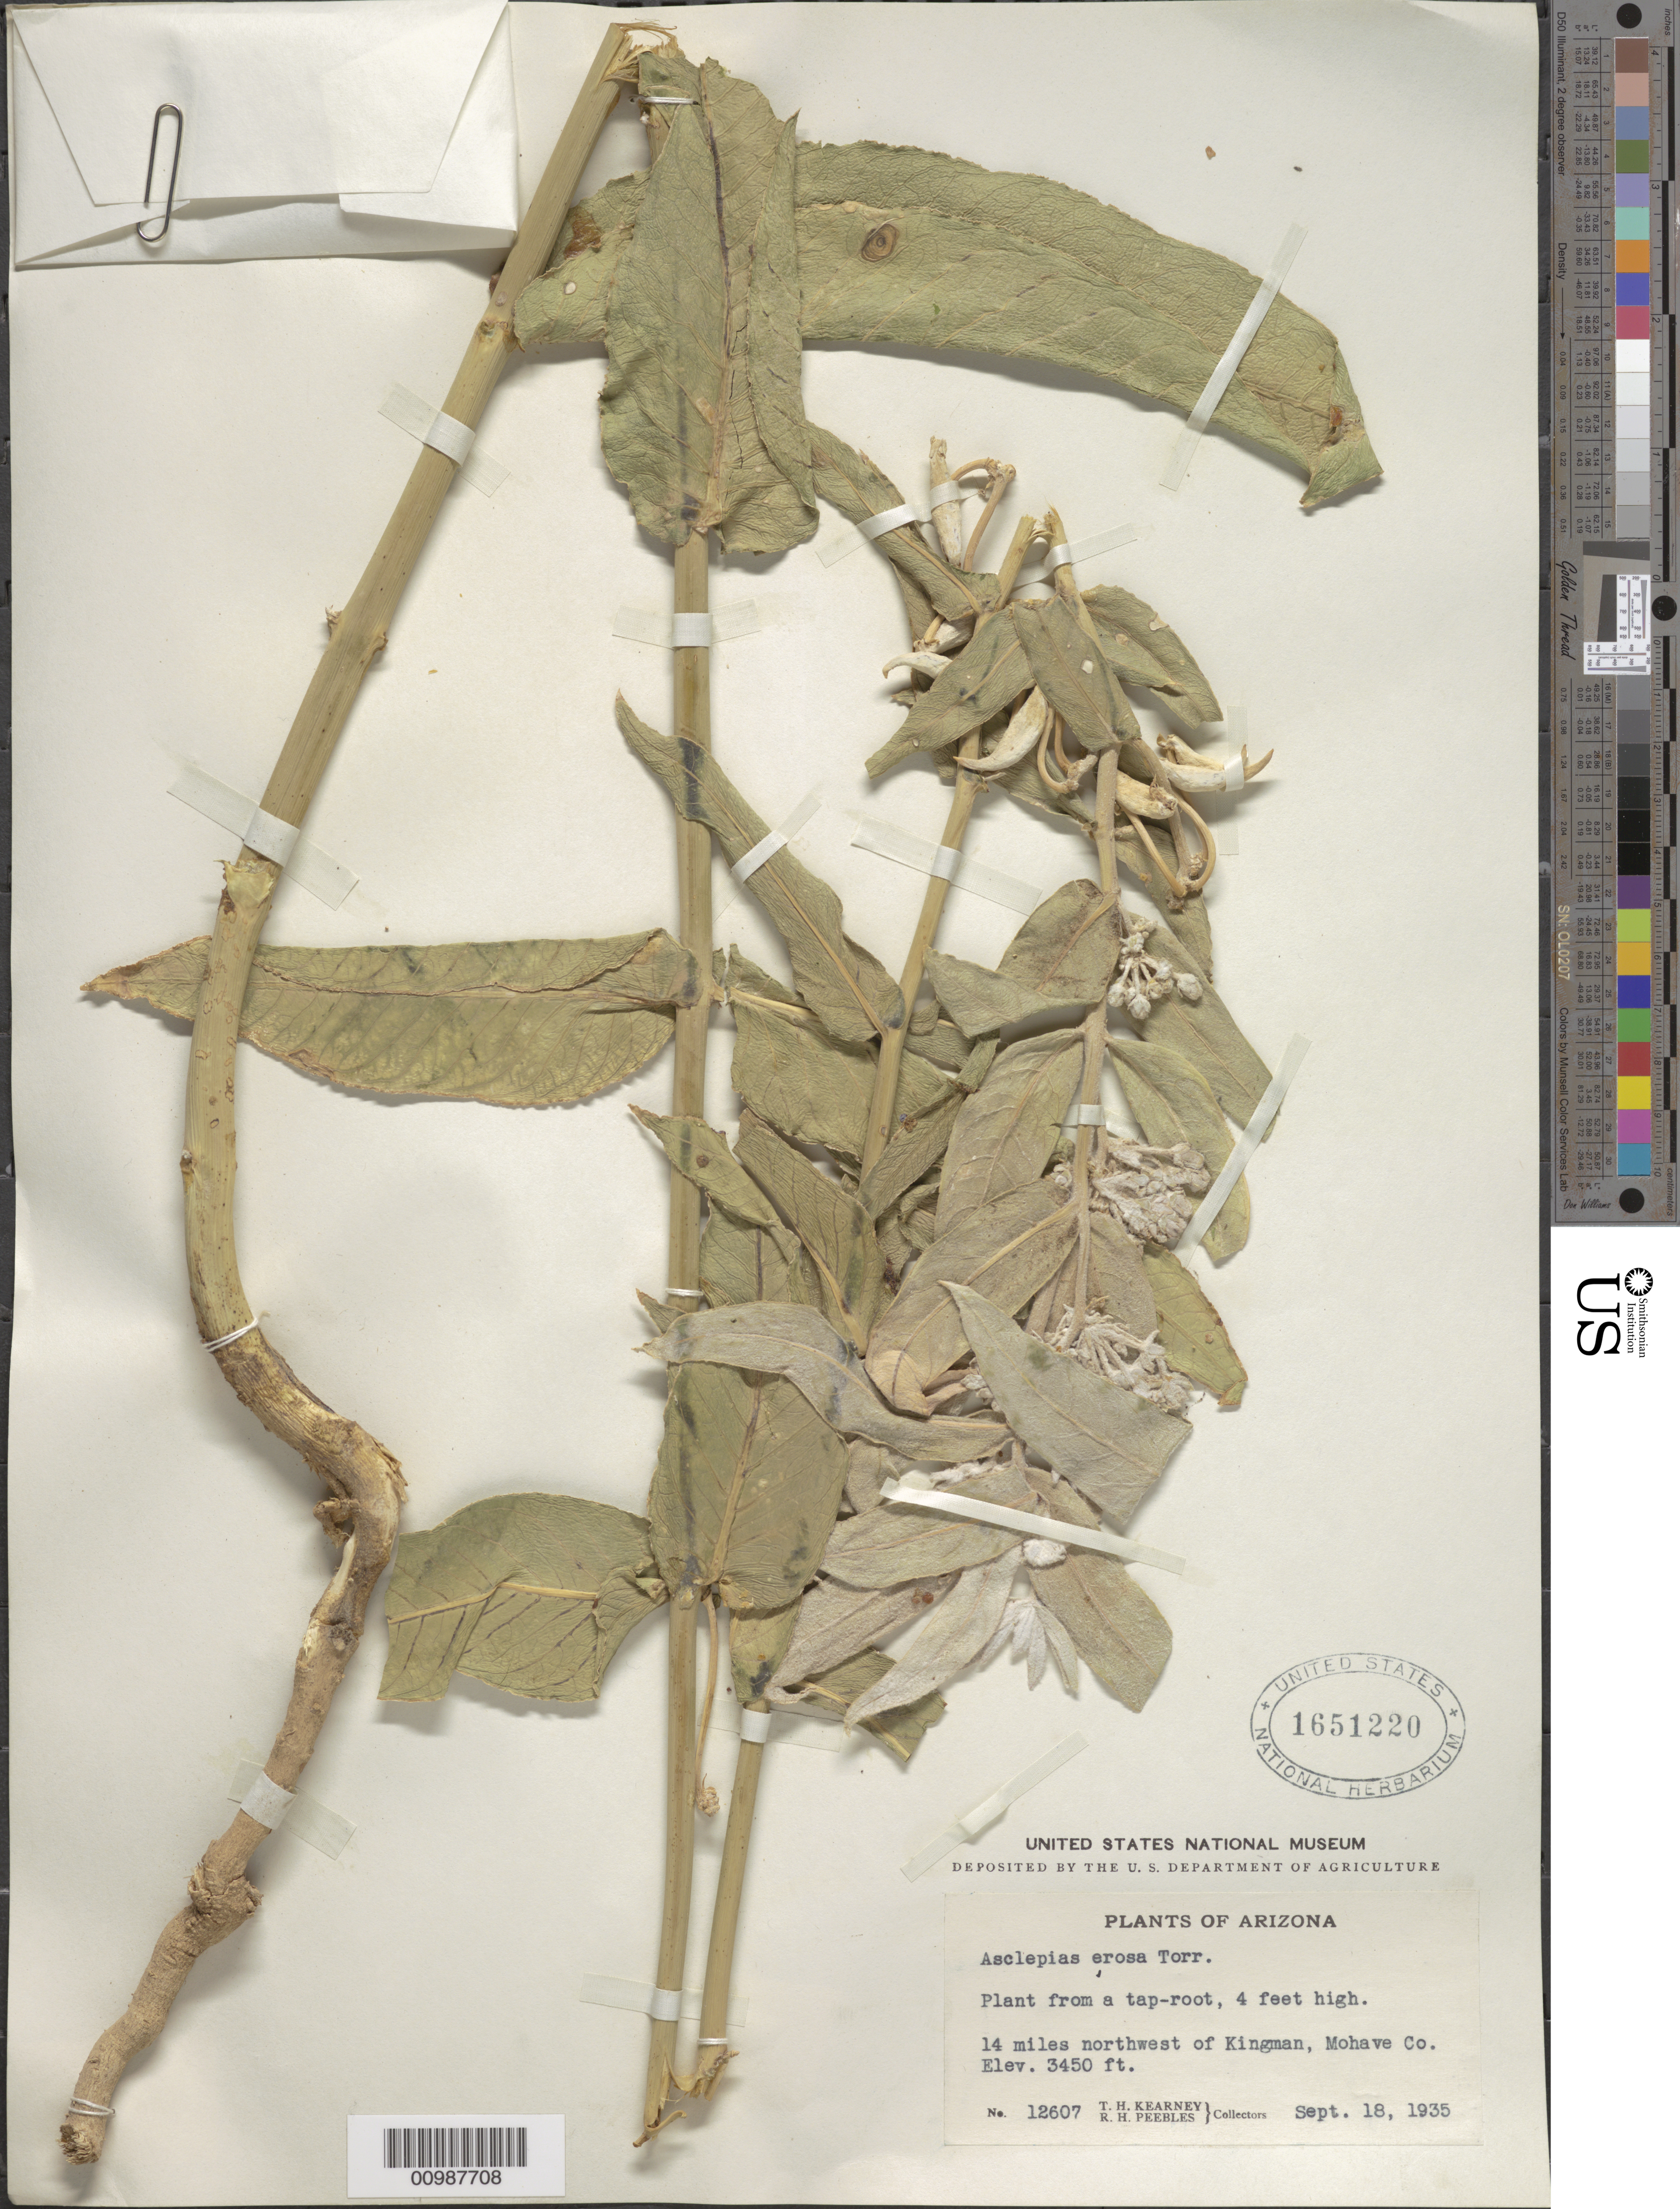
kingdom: Plantae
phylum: Tracheophyta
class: Magnoliopsida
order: Gentianales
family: Apocynaceae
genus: Asclepias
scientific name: Asclepias erosa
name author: Torr.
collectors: T. H. Kearney & R. H. Peebles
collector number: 12607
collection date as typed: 18 Sep 1935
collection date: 1935-09-18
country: United States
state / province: Arizona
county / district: Mohave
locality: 14 miles NW of Kingman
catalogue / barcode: US 1651220